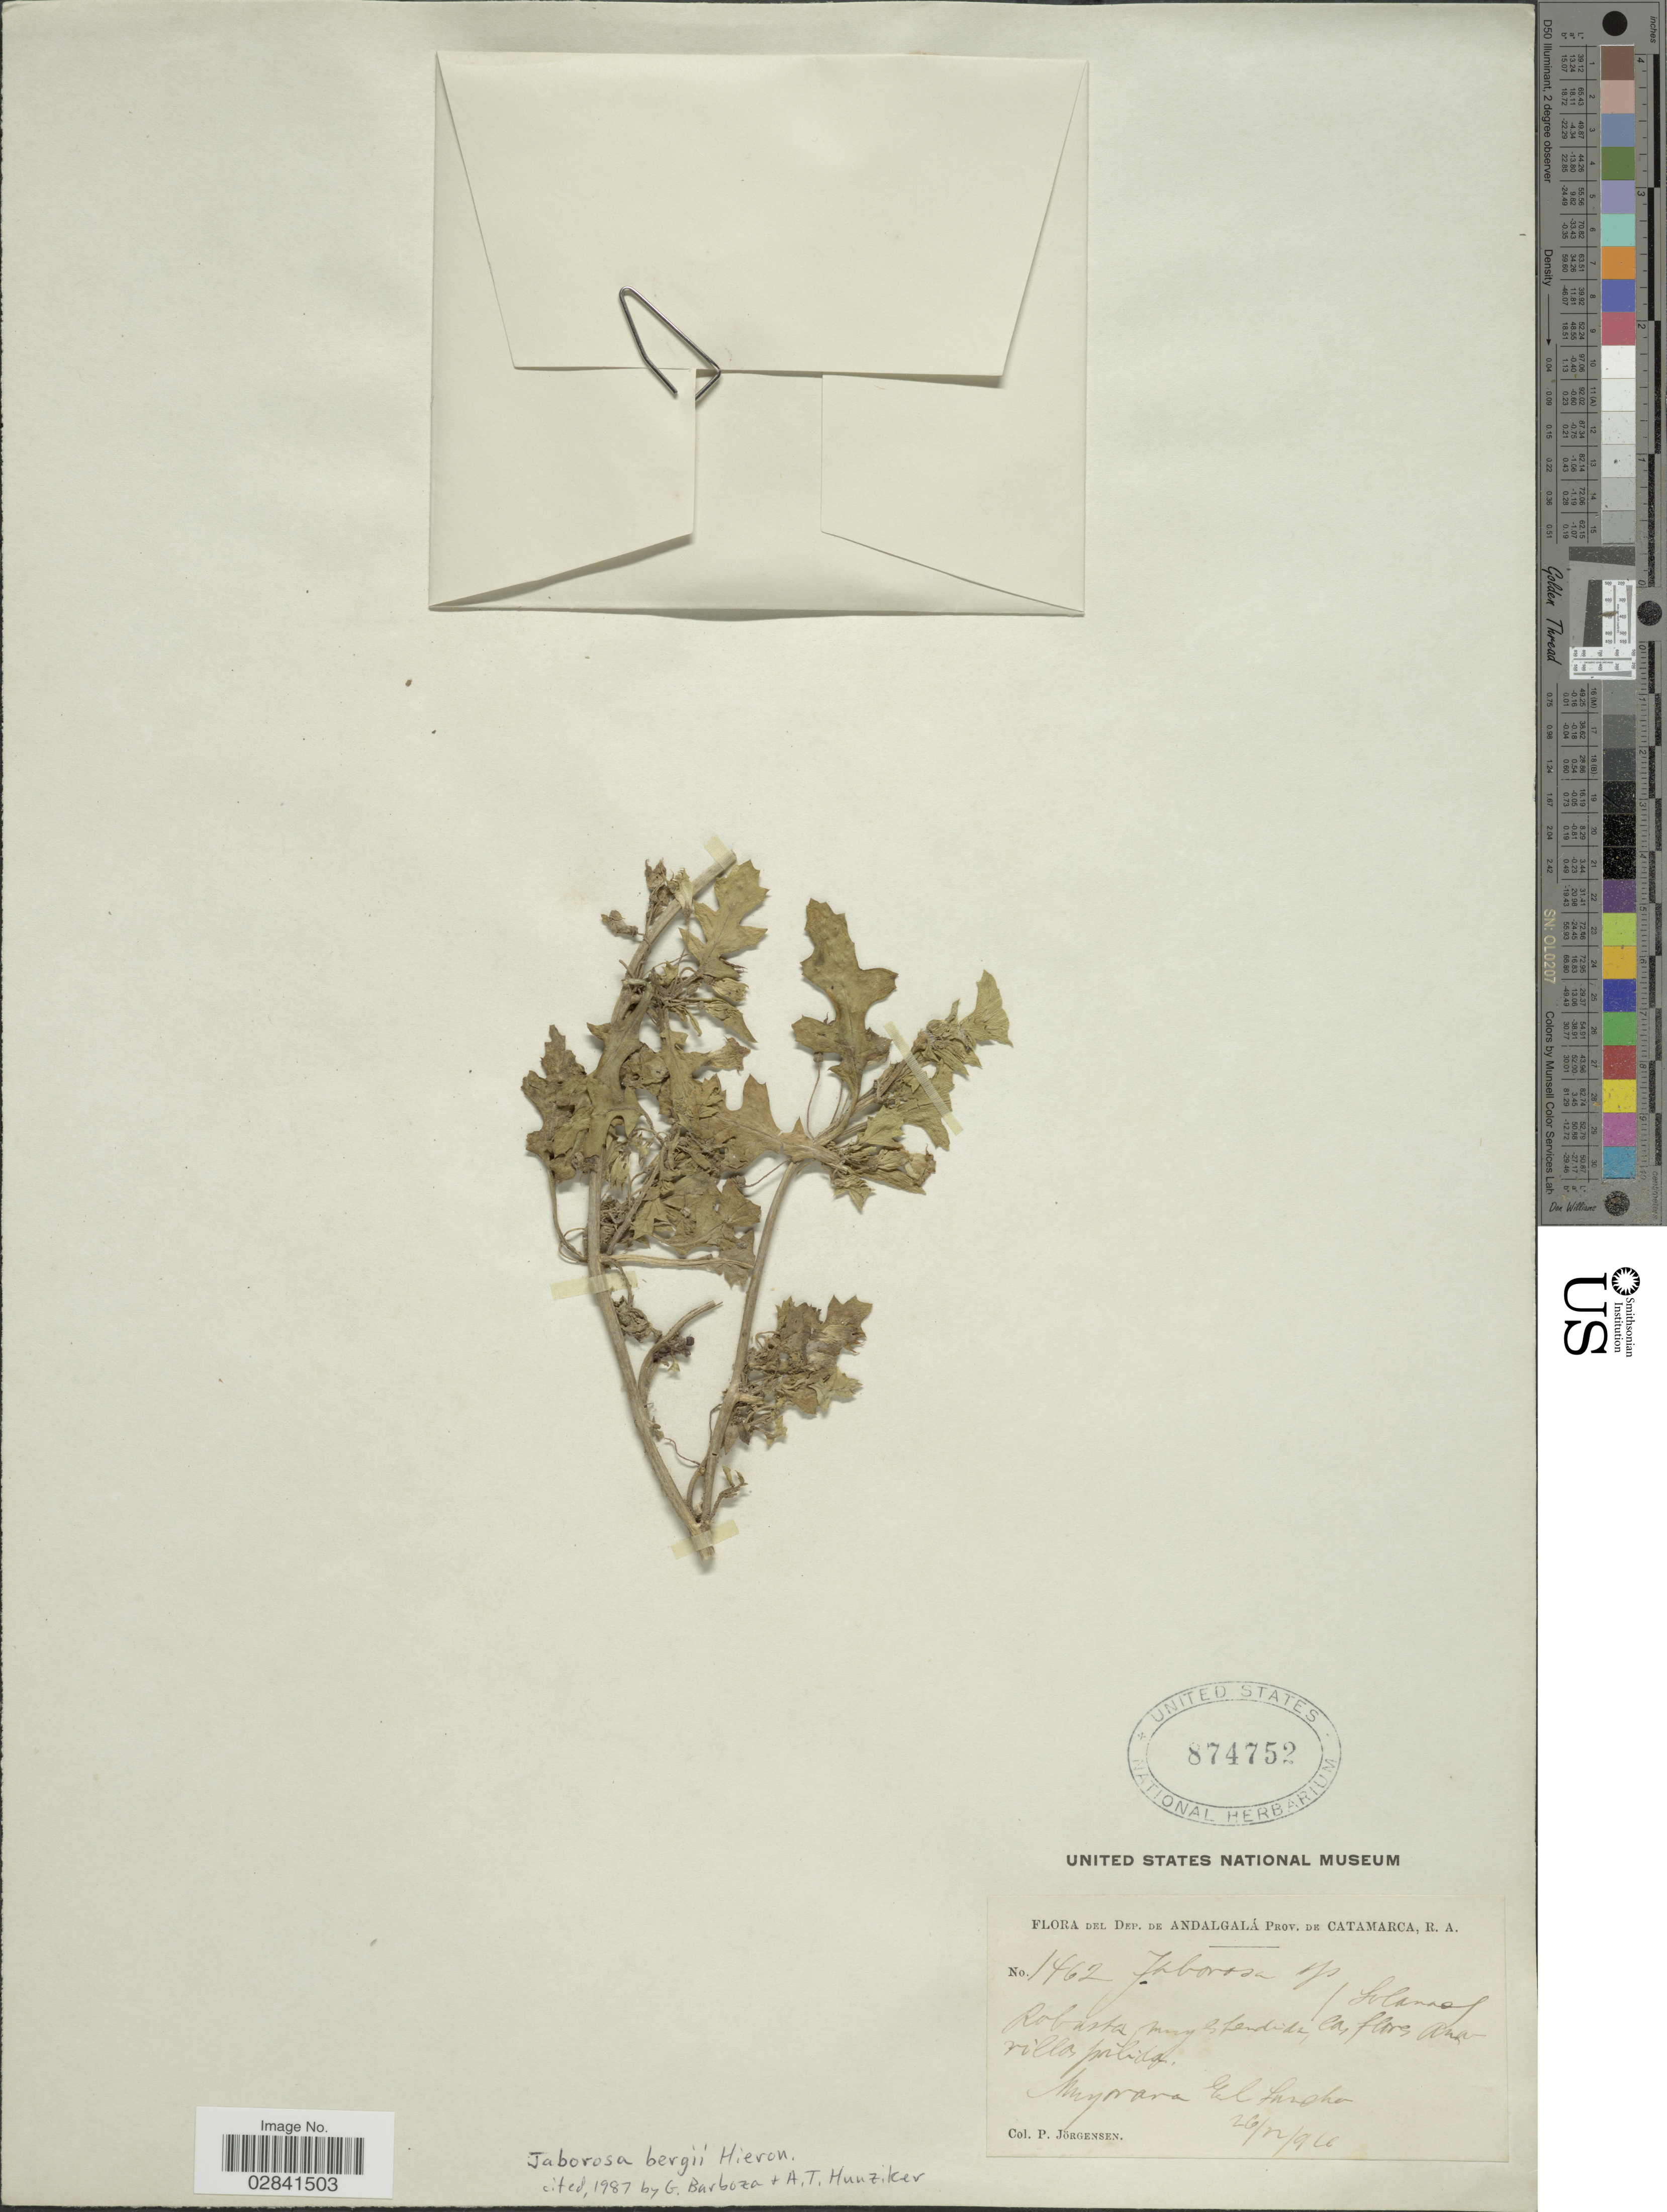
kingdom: Plantae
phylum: Tracheophyta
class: Magnoliopsida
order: Solanales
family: Solanaceae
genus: Jaborosa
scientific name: Jaborosa bergii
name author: Hieron.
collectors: P. Jörgensen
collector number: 1462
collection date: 1916-12-26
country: Argentina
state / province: Catamarca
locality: Dep. de Andalgalá. Mayorana El Suncho.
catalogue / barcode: US 874752